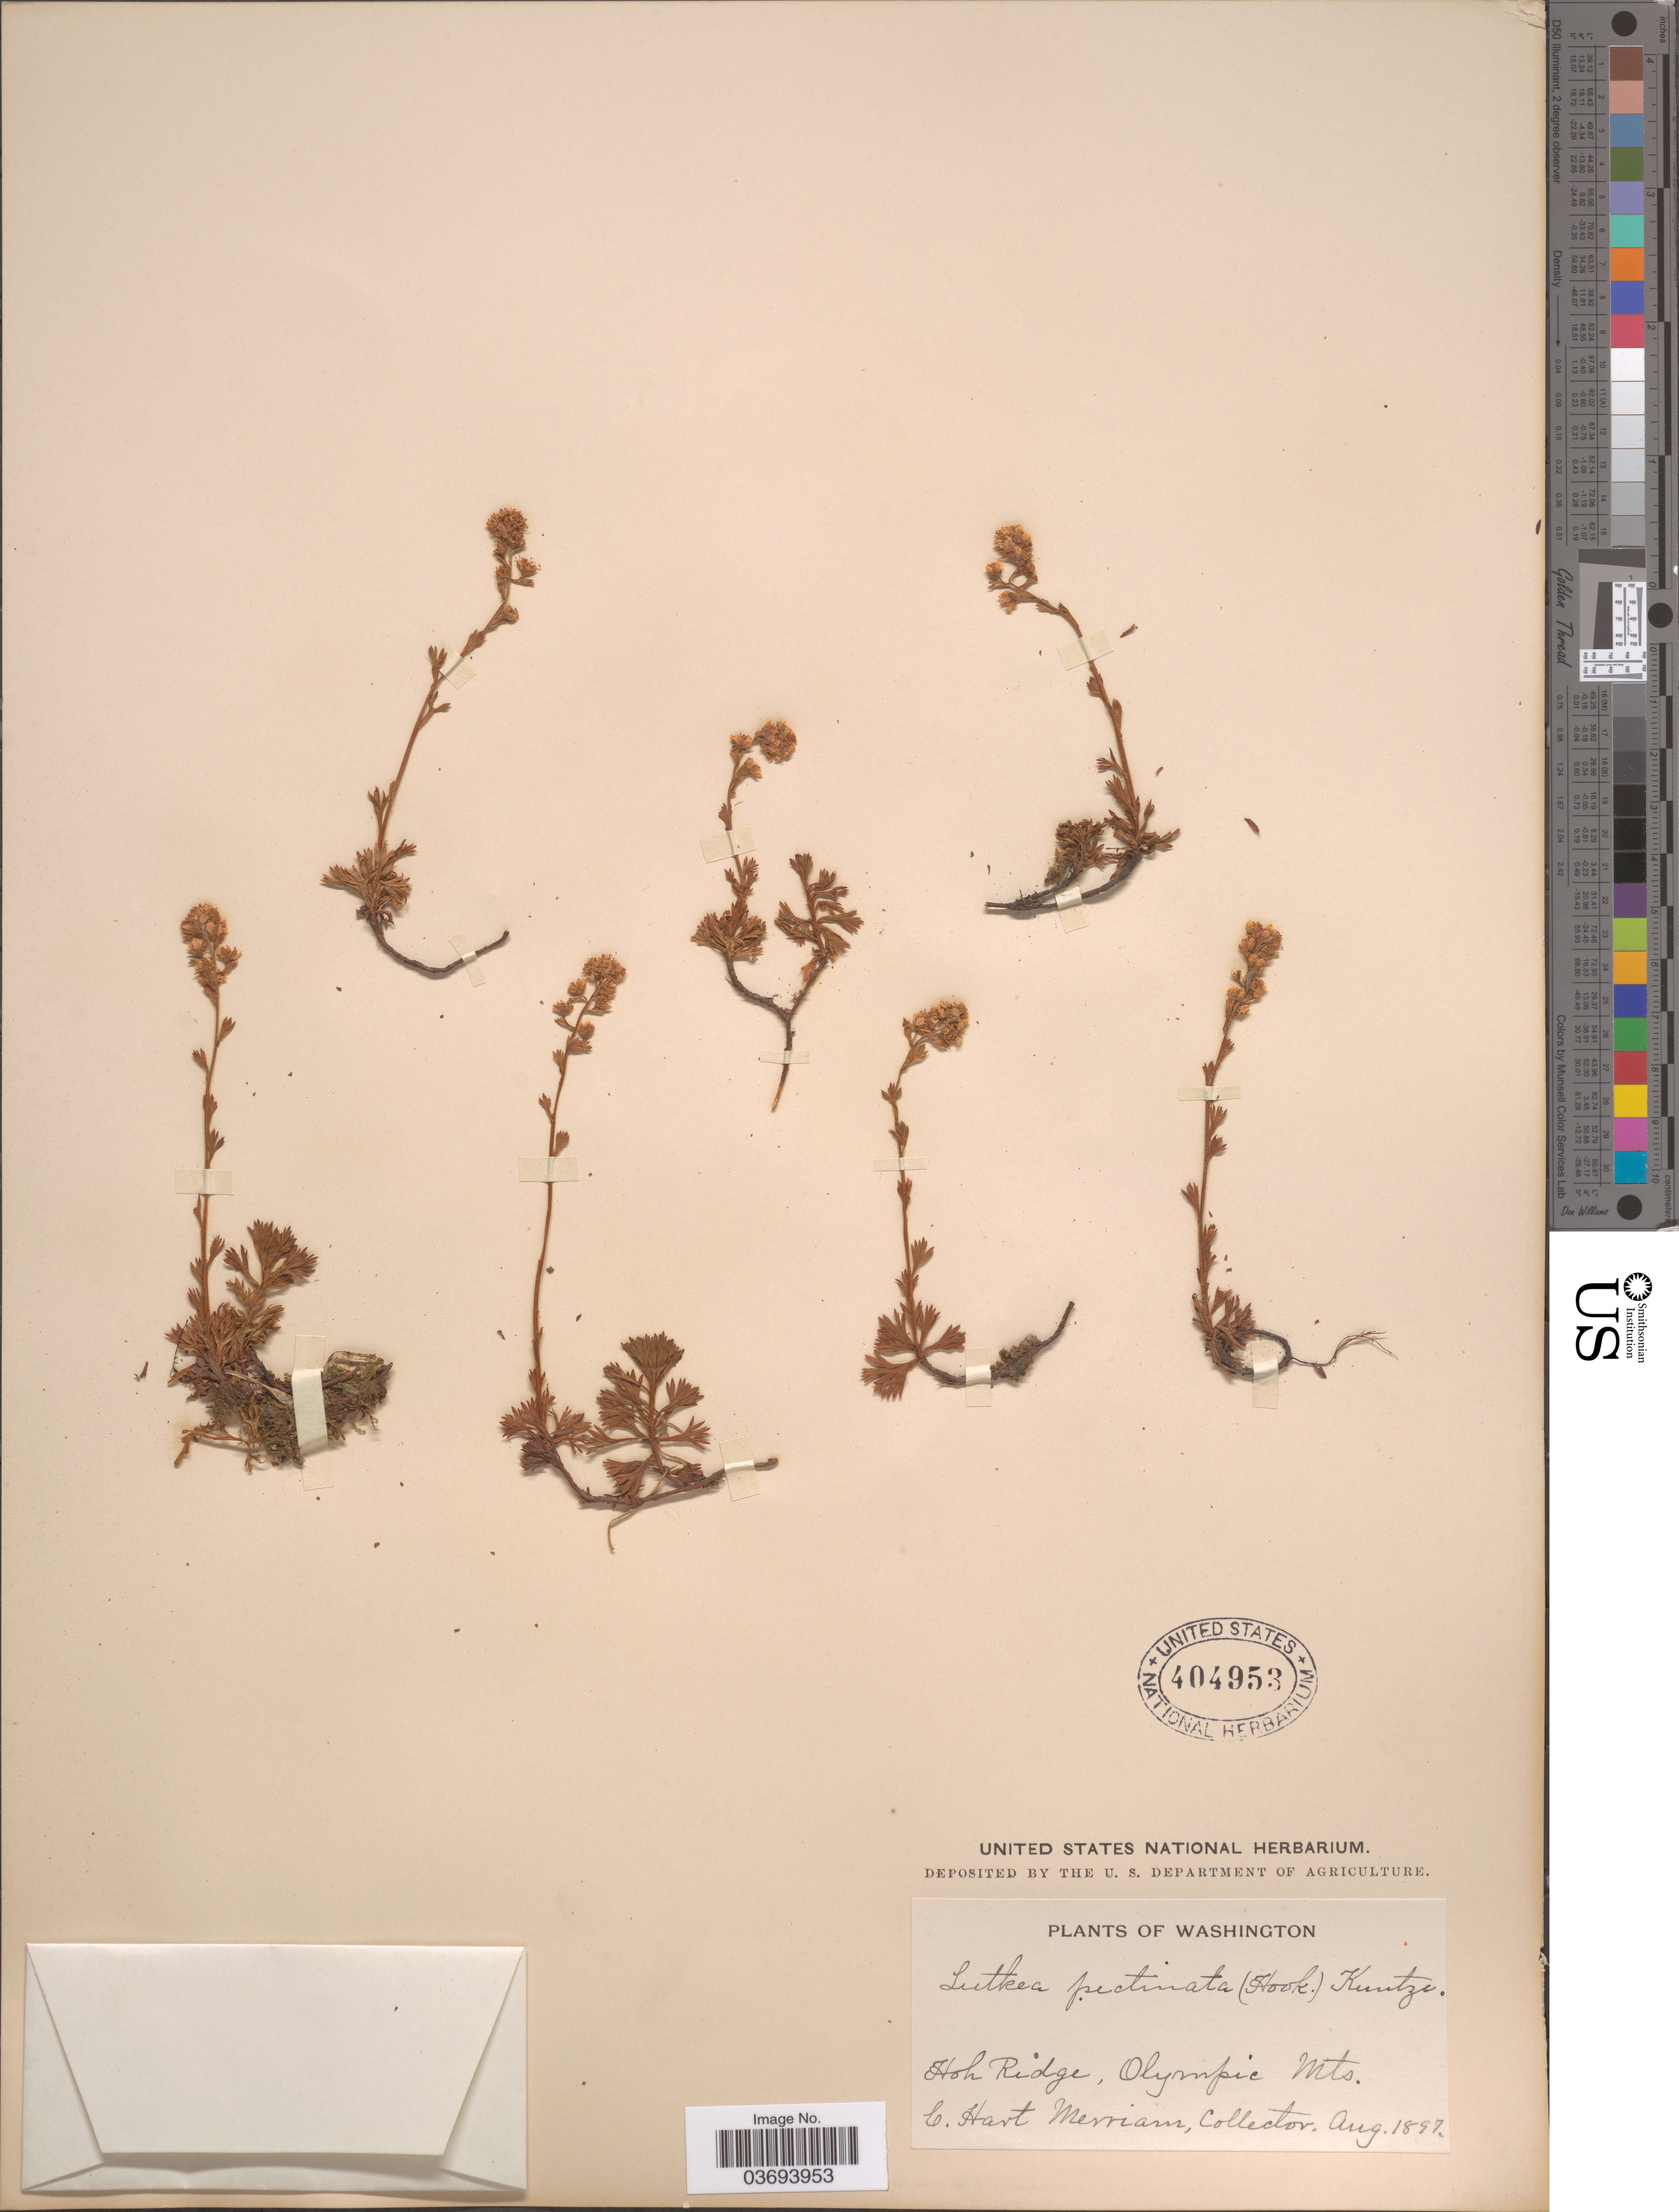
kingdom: Plantae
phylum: Tracheophyta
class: Magnoliopsida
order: Rosales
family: Rosaceae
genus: Luetkea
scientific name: Luetkea pectinata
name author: (Pursh) Kuntze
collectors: C. Merriam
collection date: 1897-08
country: United States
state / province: Washington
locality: Hoh Ridge, Olympic Mts.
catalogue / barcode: US 404953